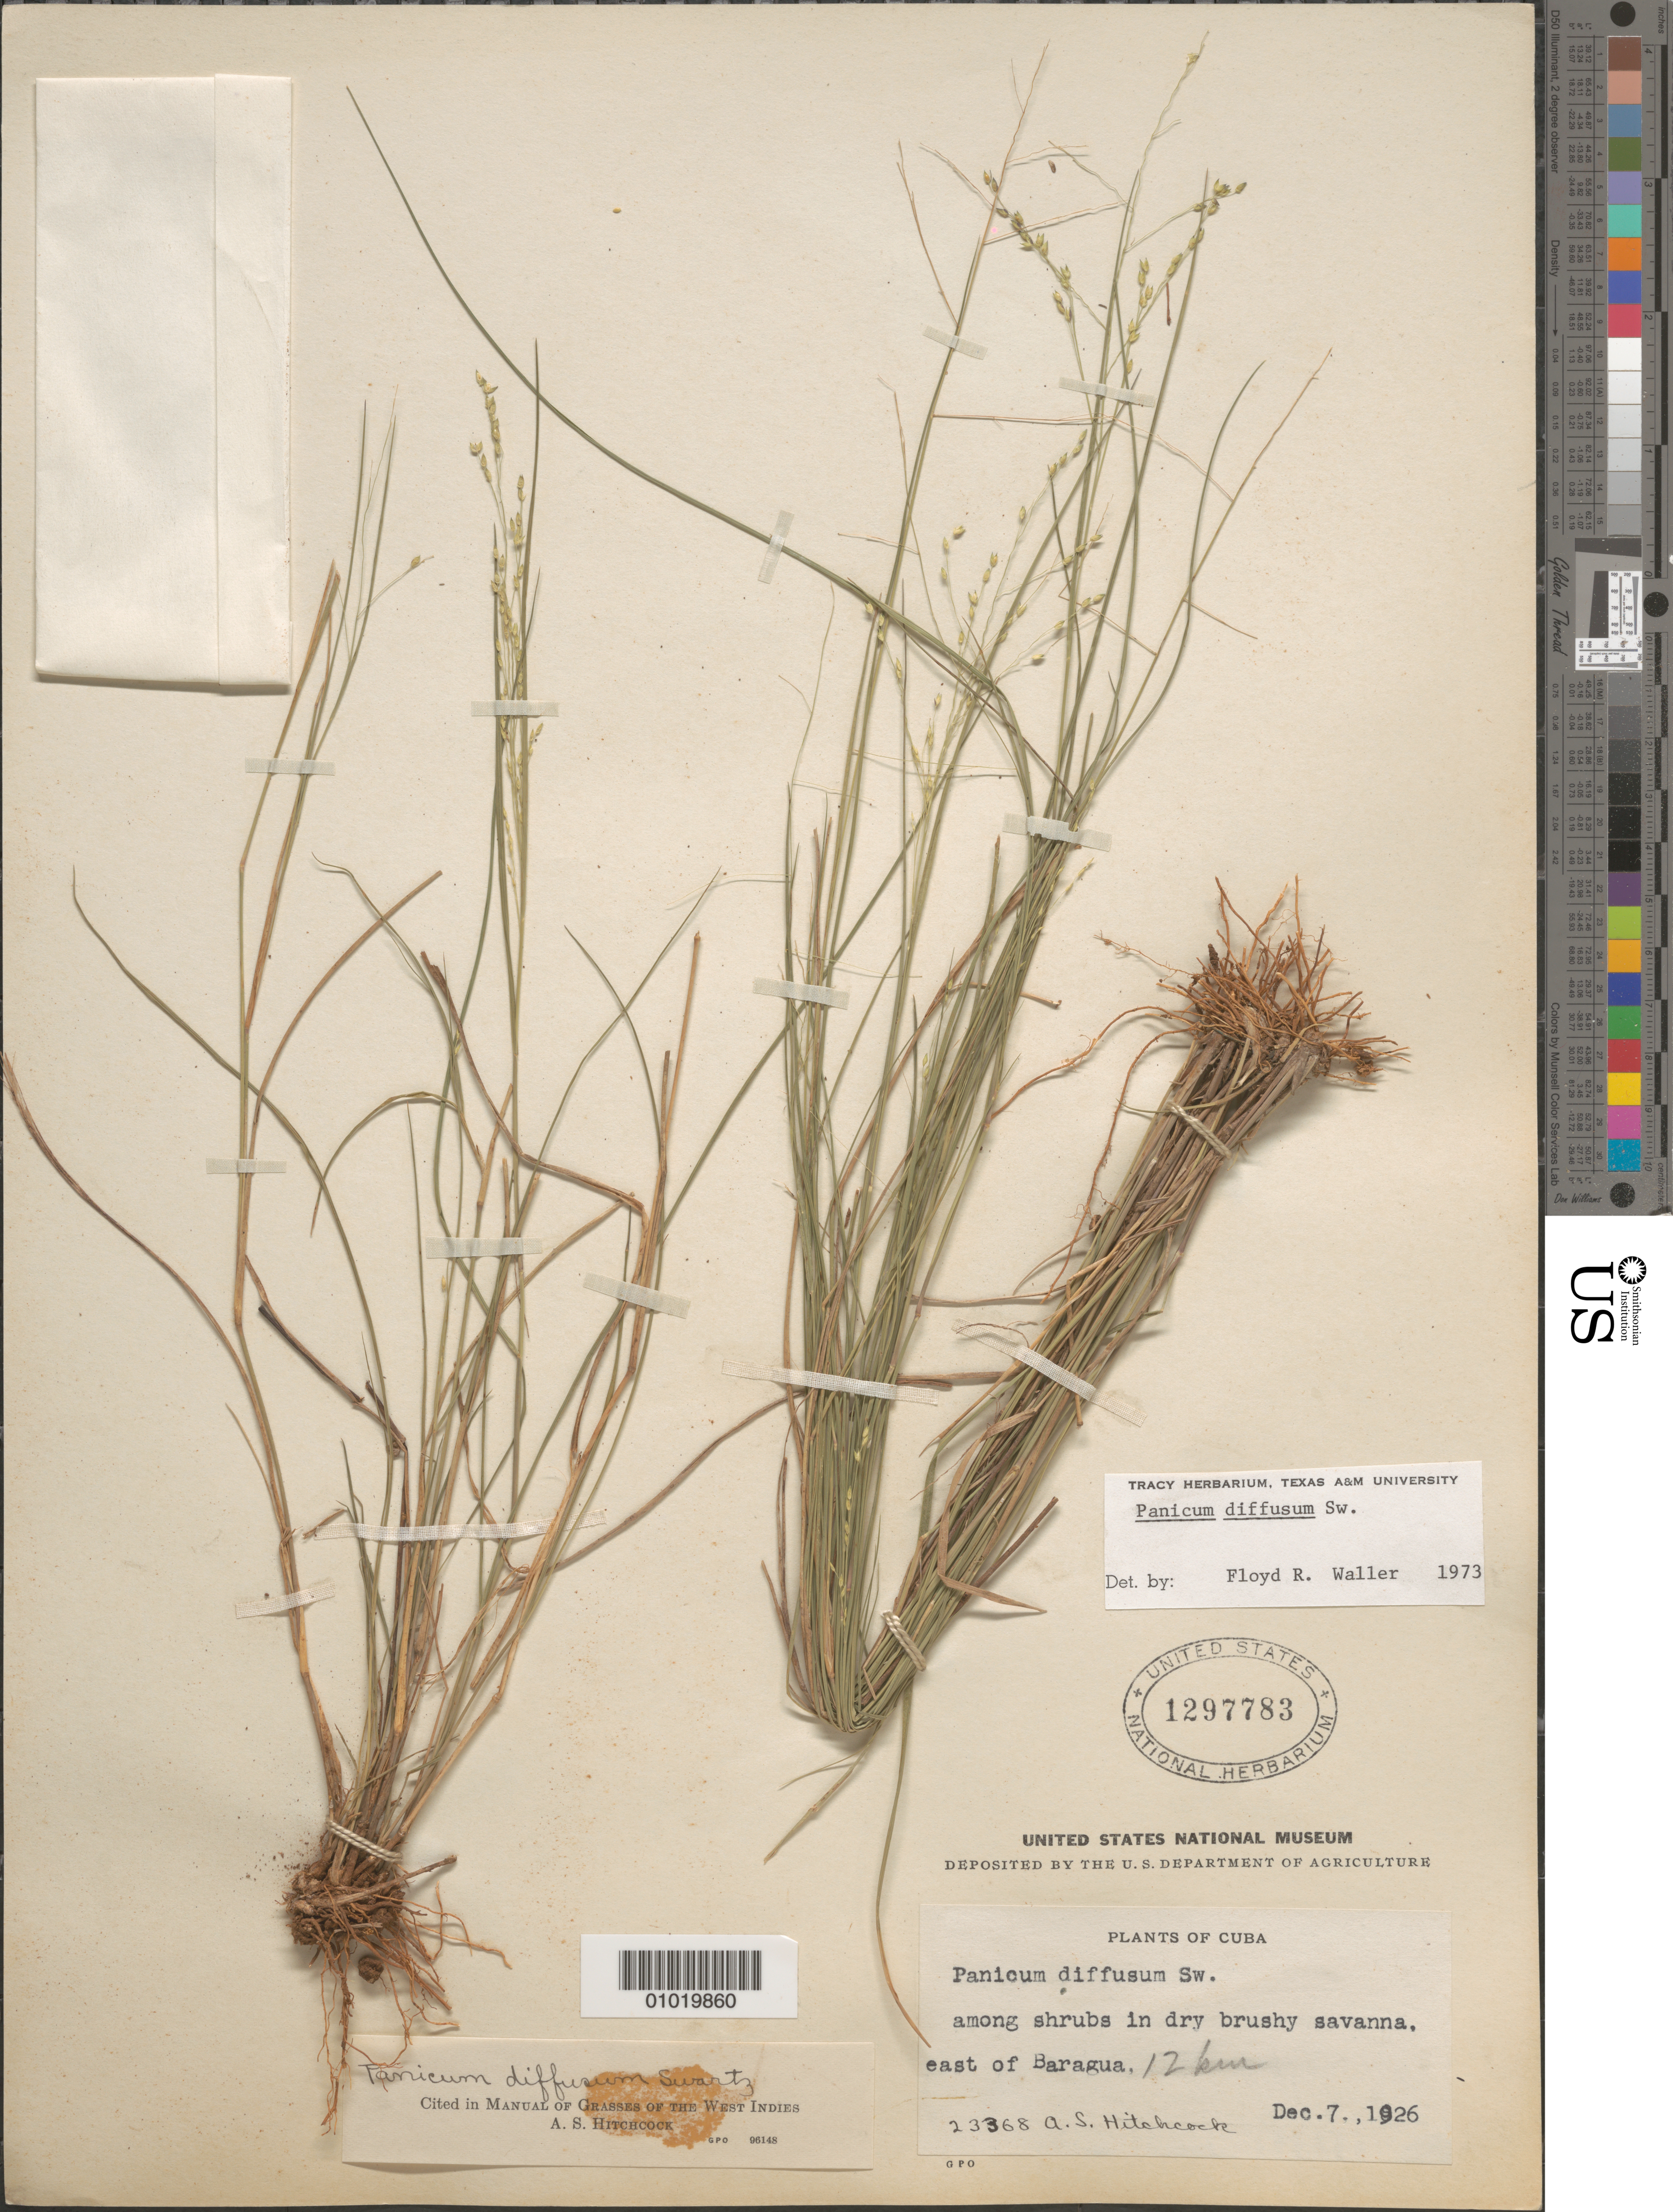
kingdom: Plantae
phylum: Tracheophyta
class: Liliopsida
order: Poales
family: Poaceae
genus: Panicum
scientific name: Panicum diffusum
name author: Sw.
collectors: A. S. Hitchcock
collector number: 23368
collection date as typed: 07 Dec 1926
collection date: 1926-12-07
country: Cuba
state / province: Camagüey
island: Cuba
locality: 12 km E of Baragua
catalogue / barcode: US 1297783